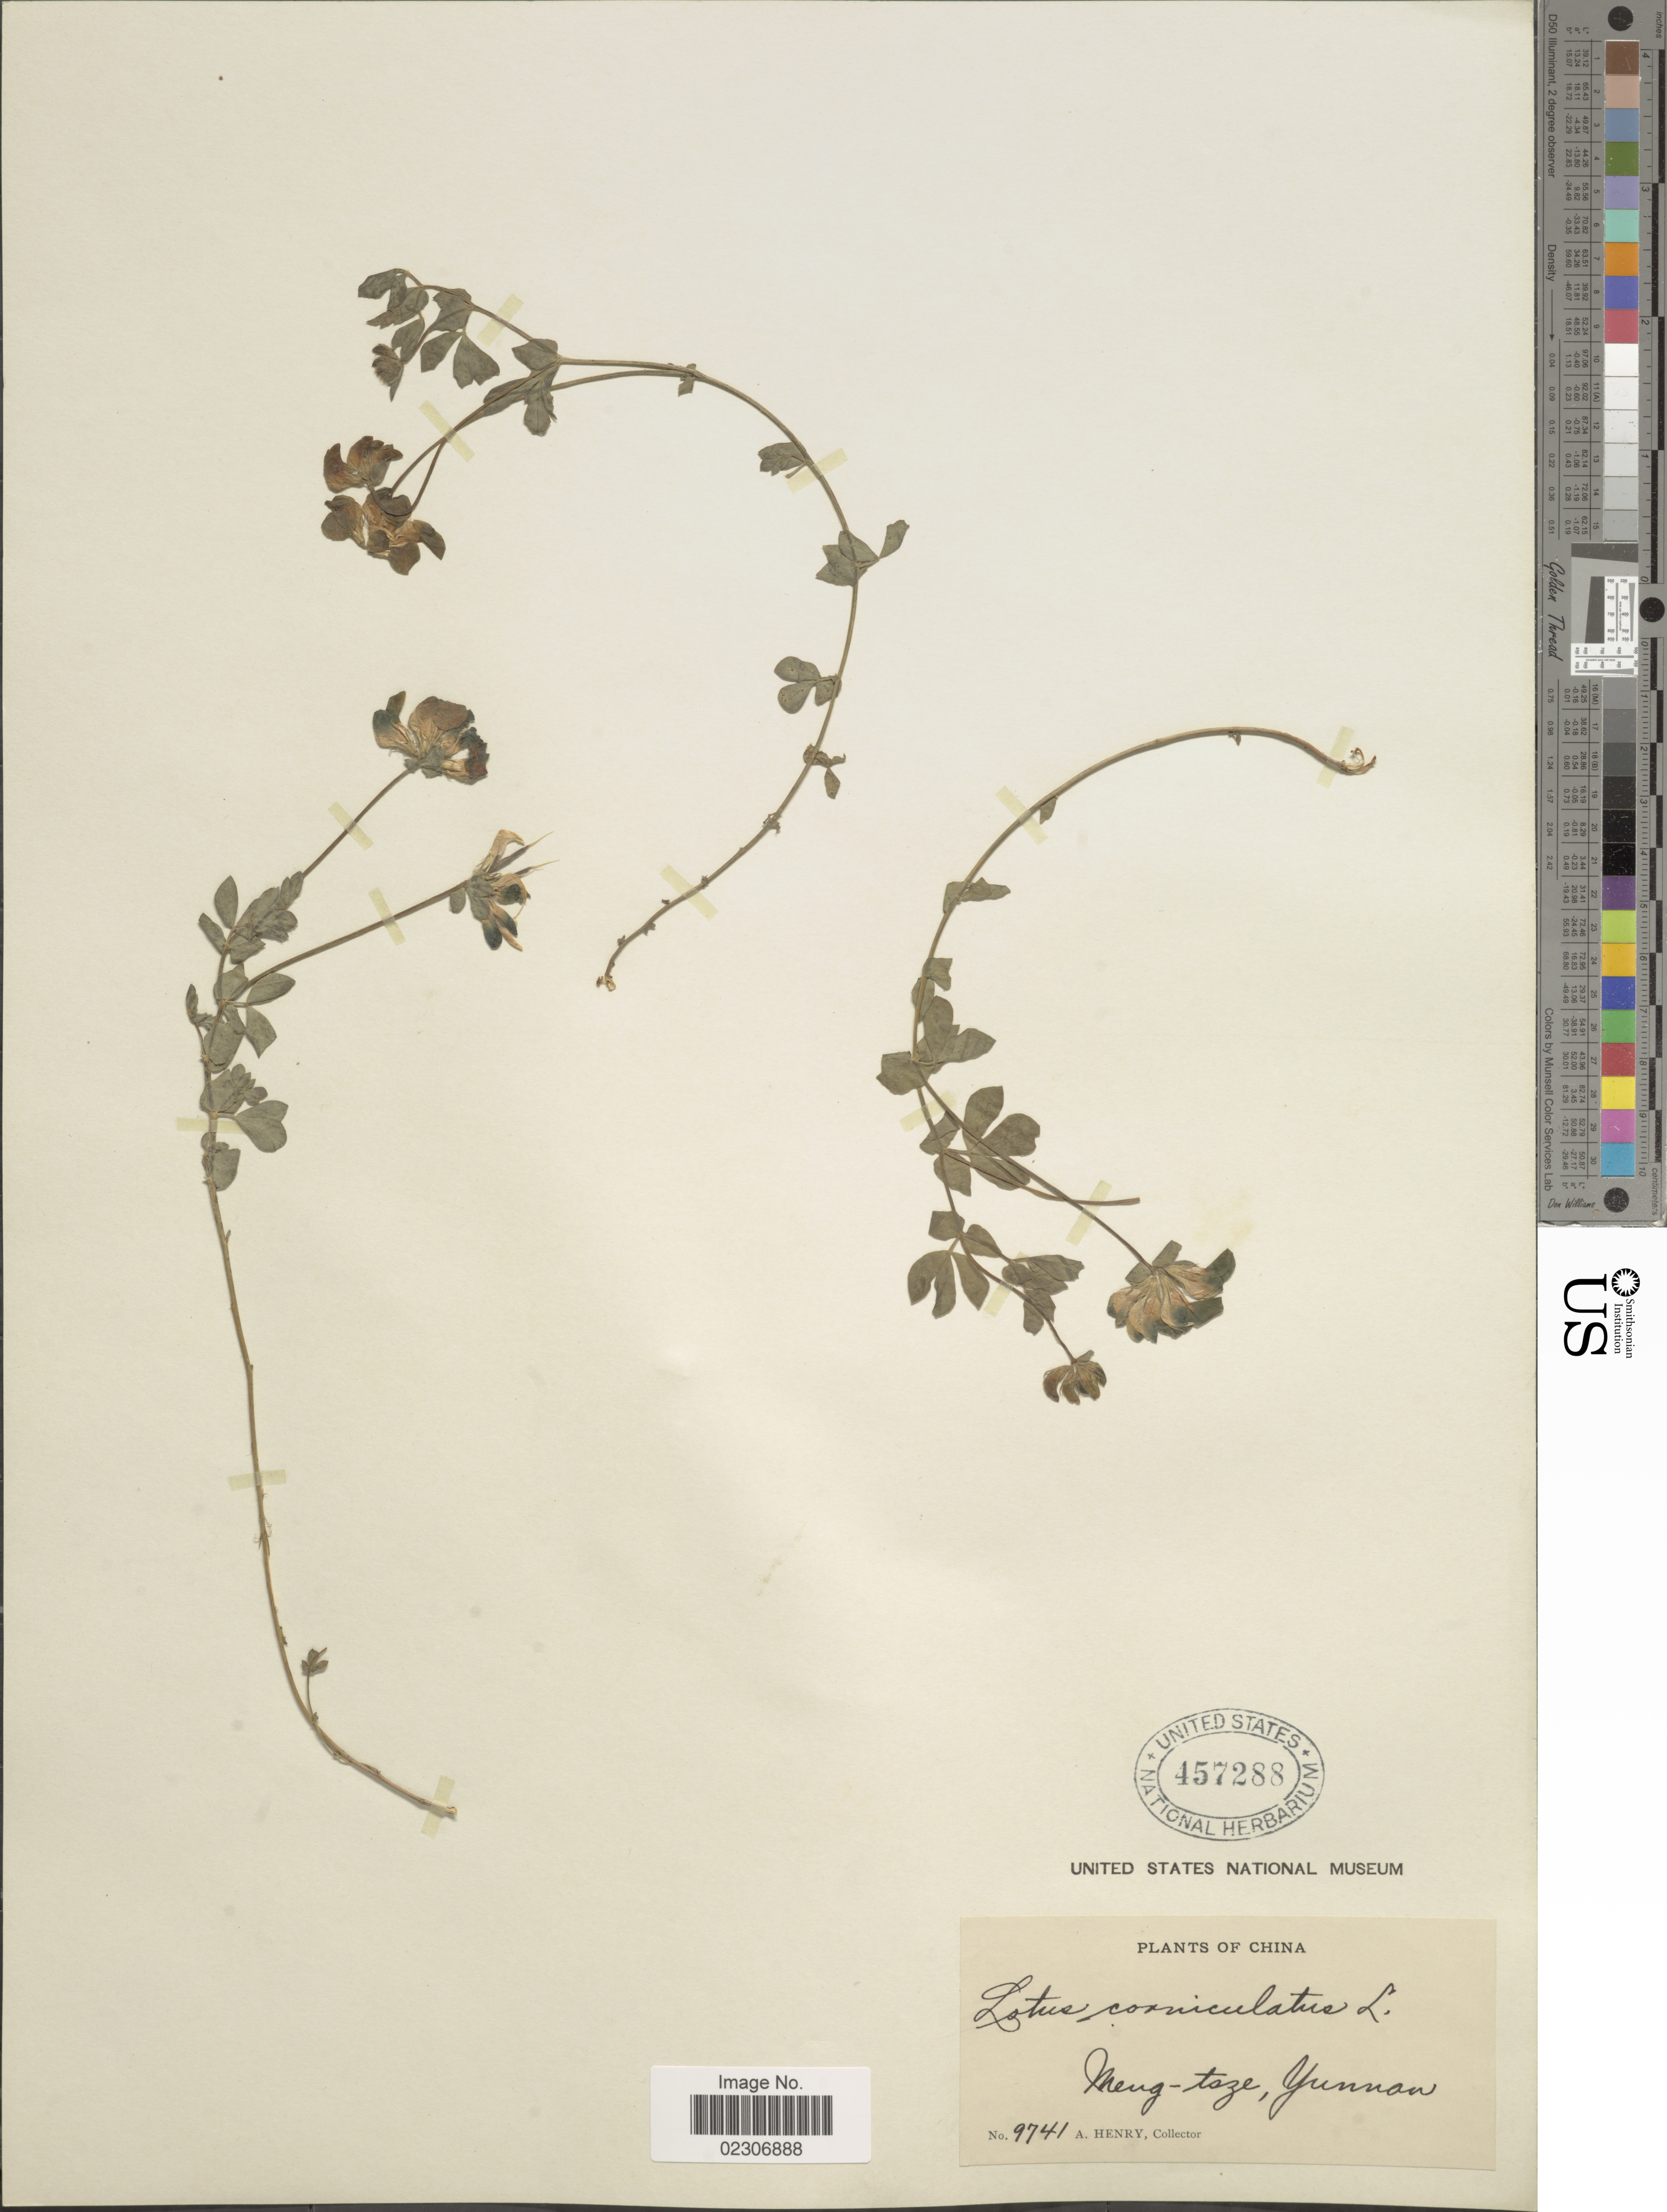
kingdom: Plantae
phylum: Tracheophyta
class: Magnoliopsida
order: Fabales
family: Fabaceae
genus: Lotus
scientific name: Lotus corniculatus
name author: L.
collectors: A. Henry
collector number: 9741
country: China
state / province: Yunnan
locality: Meng-tze, Yunnan.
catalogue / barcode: US 457288